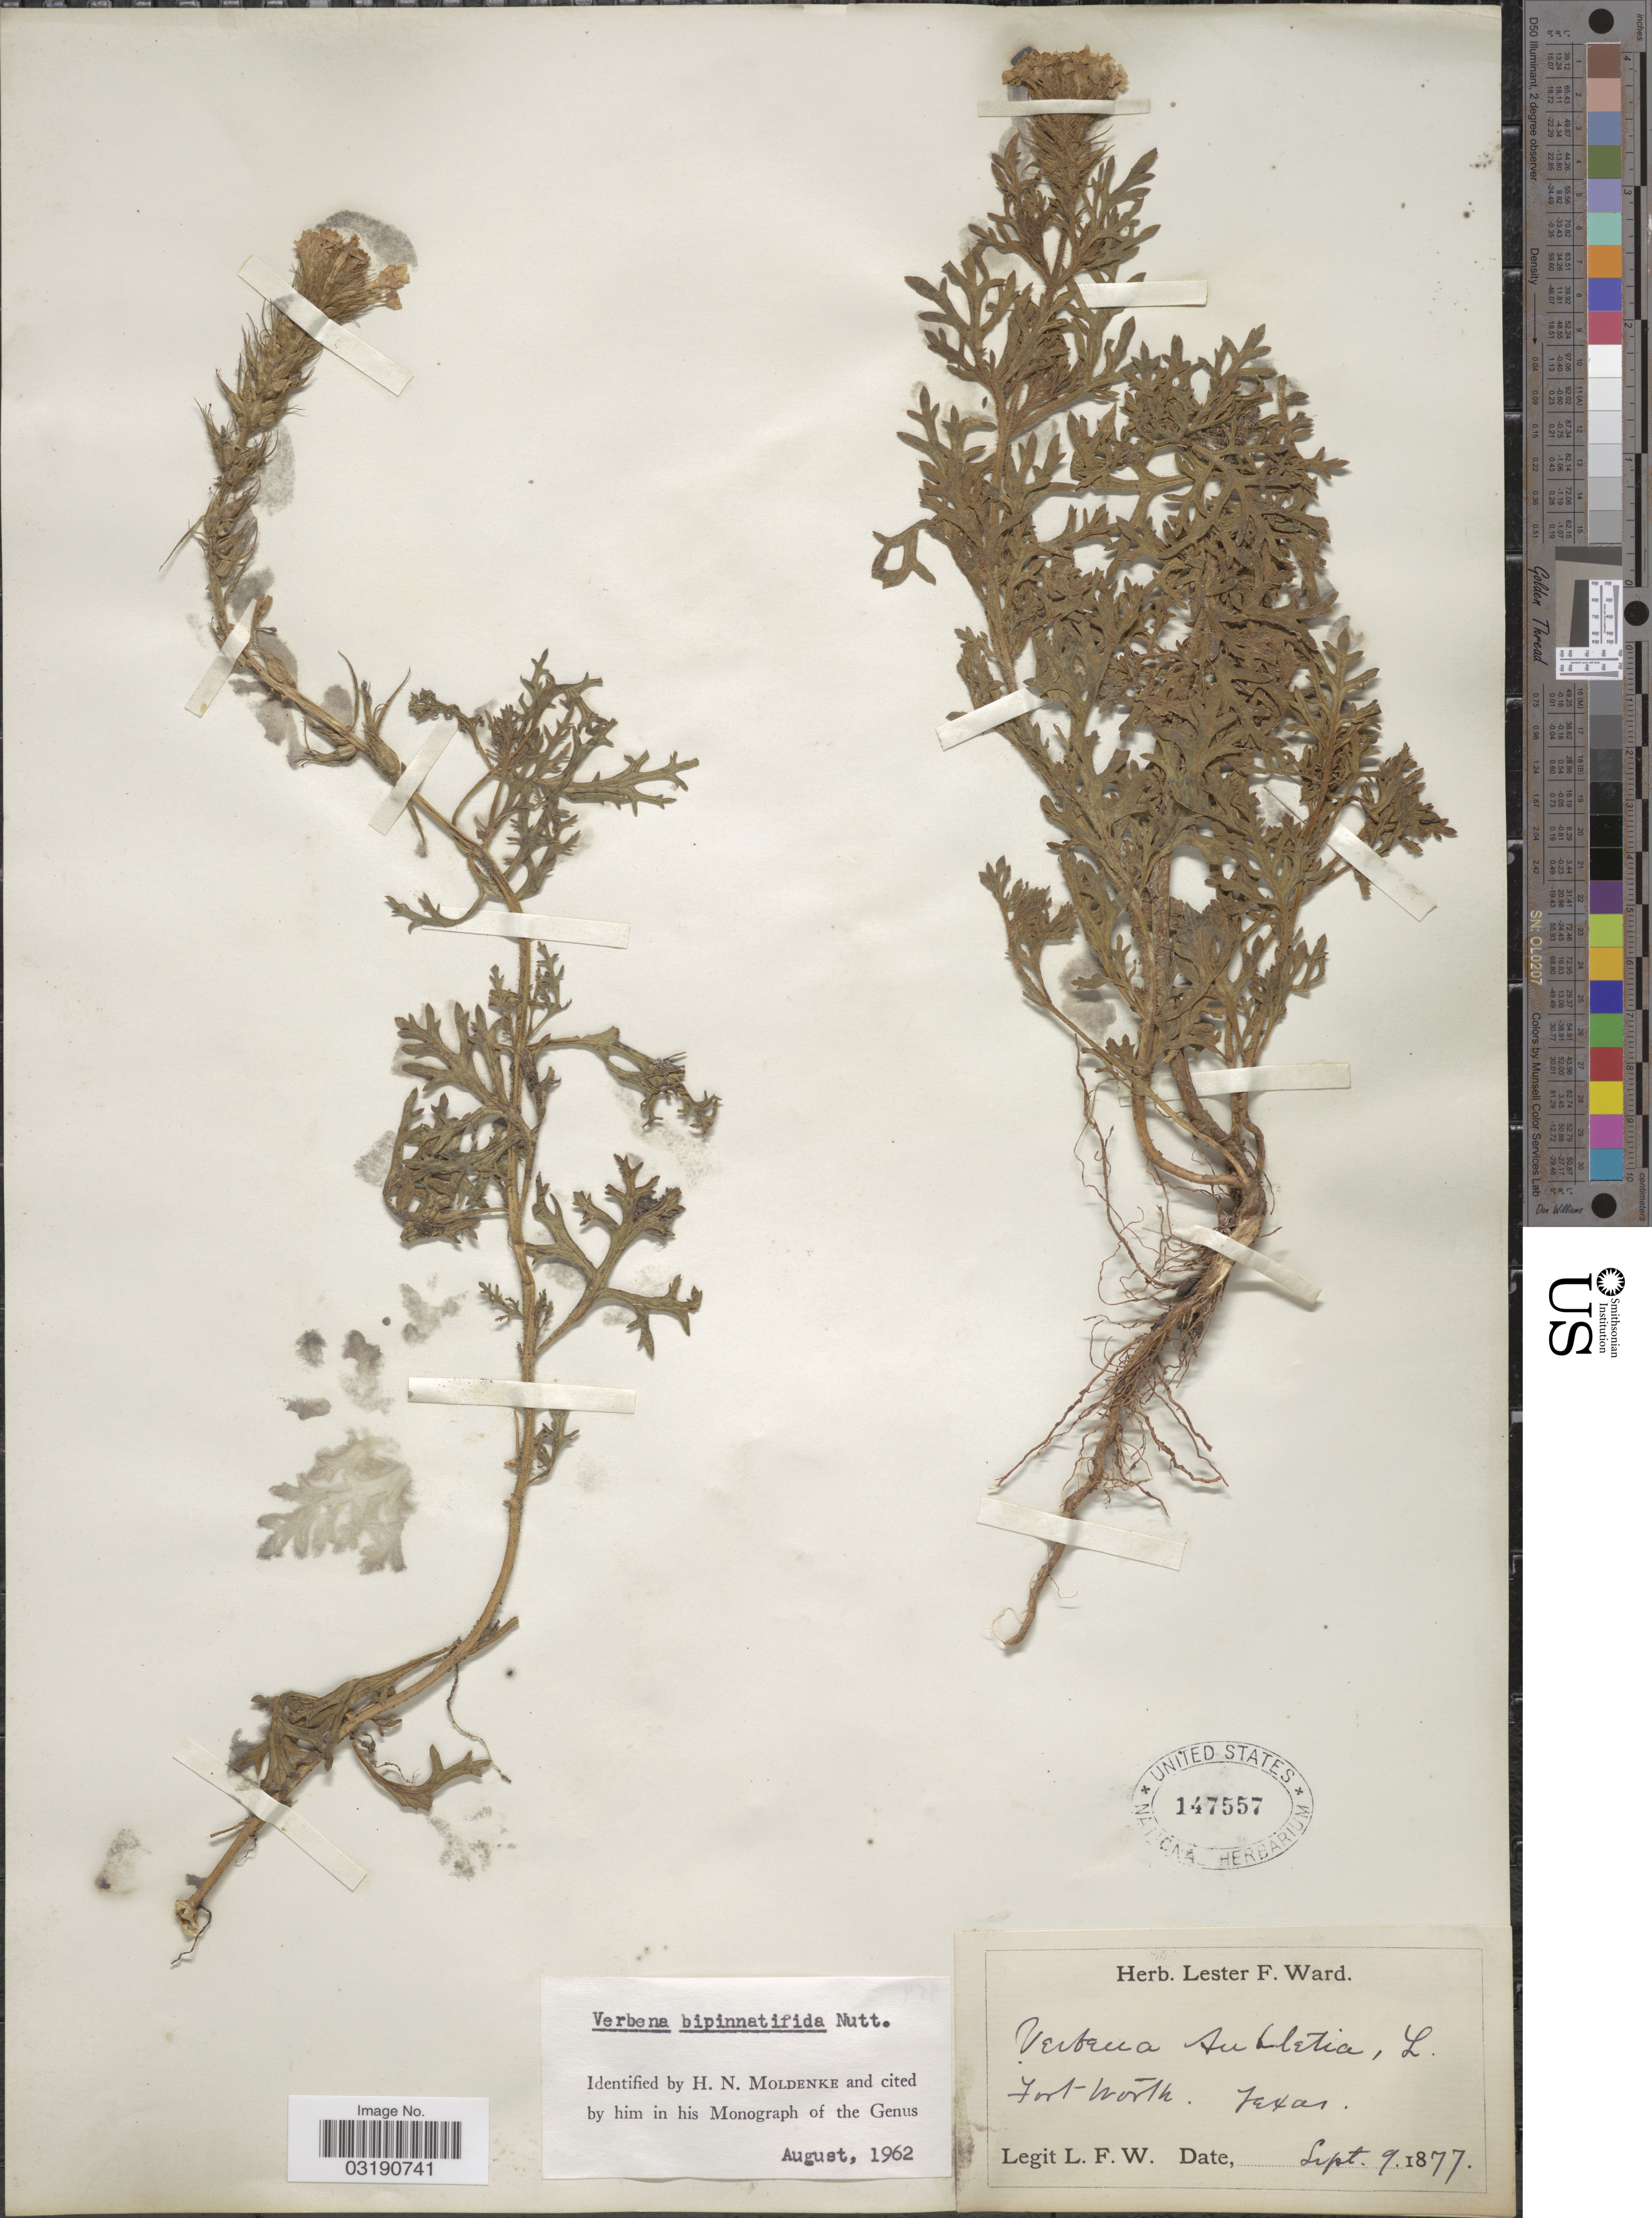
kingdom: Plantae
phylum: Tracheophyta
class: Magnoliopsida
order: Lamiales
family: Verbenaceae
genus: Verbena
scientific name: Verbena bipinnatifida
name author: (Schauer) Nutt.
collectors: L. F. Ward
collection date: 1877-09-09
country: United States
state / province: Texas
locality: Fort Worth.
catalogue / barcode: US 147557